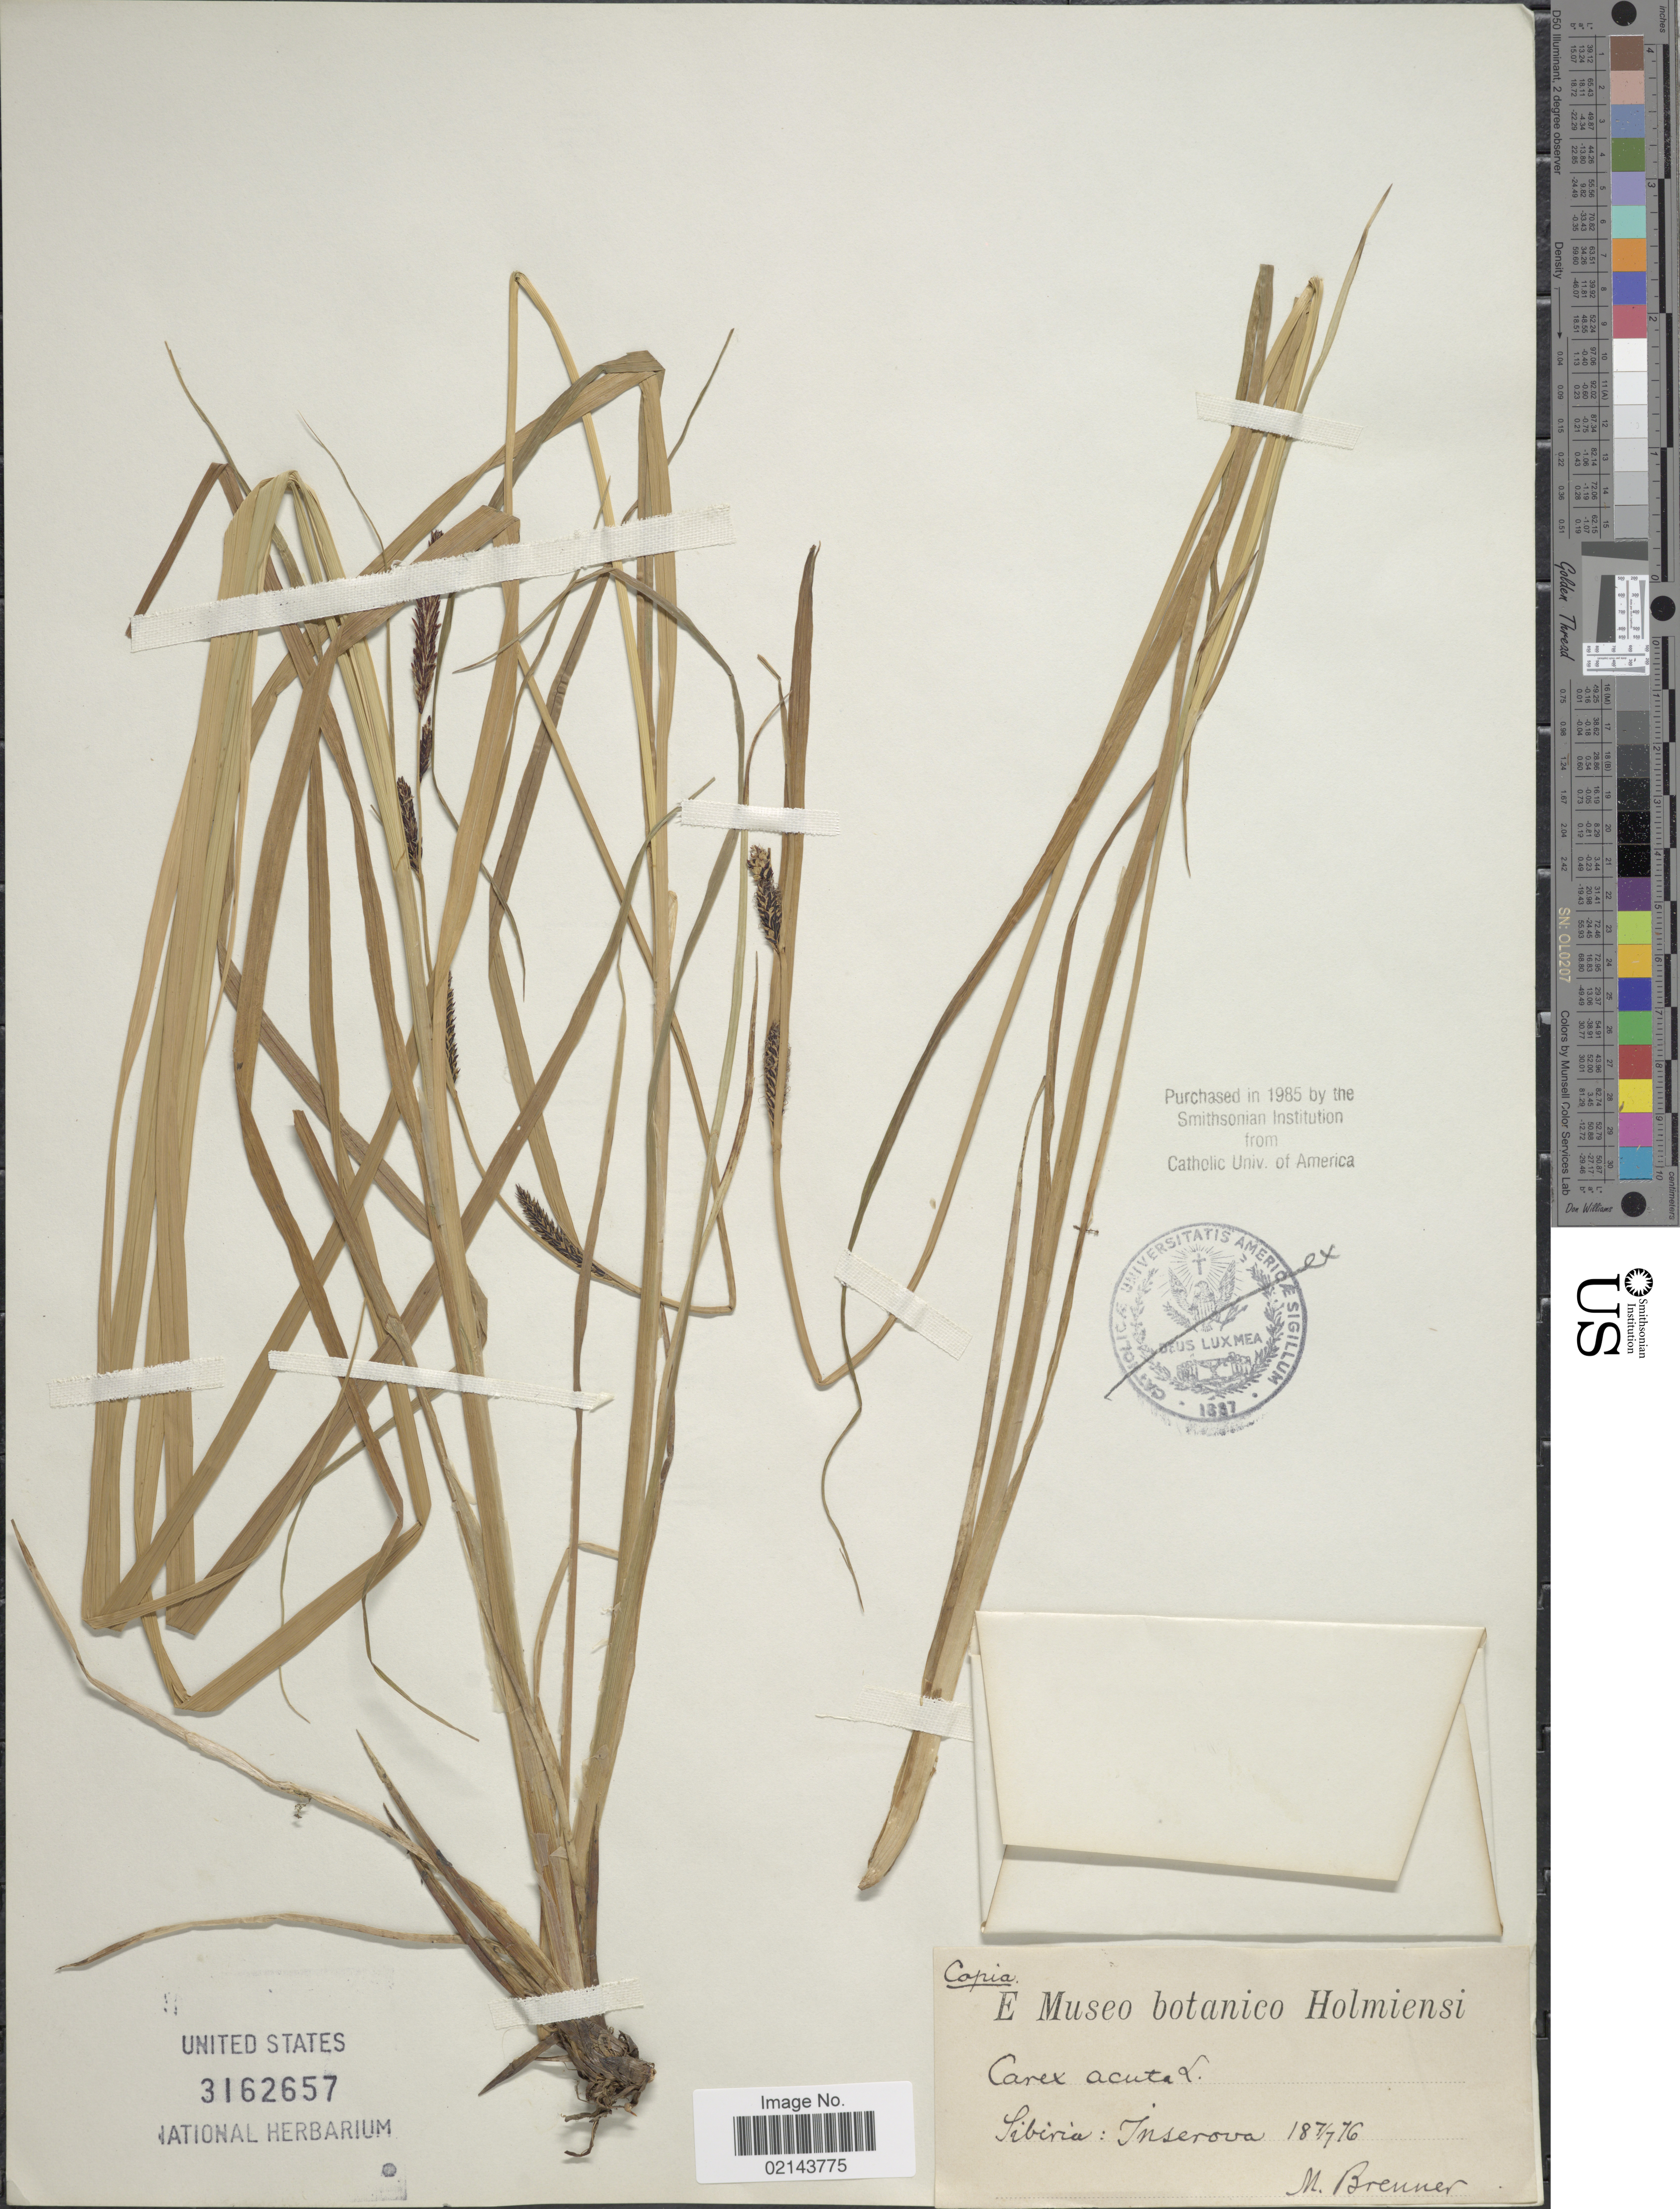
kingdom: Plantae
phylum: Tracheophyta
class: Liliopsida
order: Poales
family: Cyperaceae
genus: Carex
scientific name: Carex acuta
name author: L.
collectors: M. Brenner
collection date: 1876-07-07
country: Russian Federation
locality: Sibiria: Inserova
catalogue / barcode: US 3162657